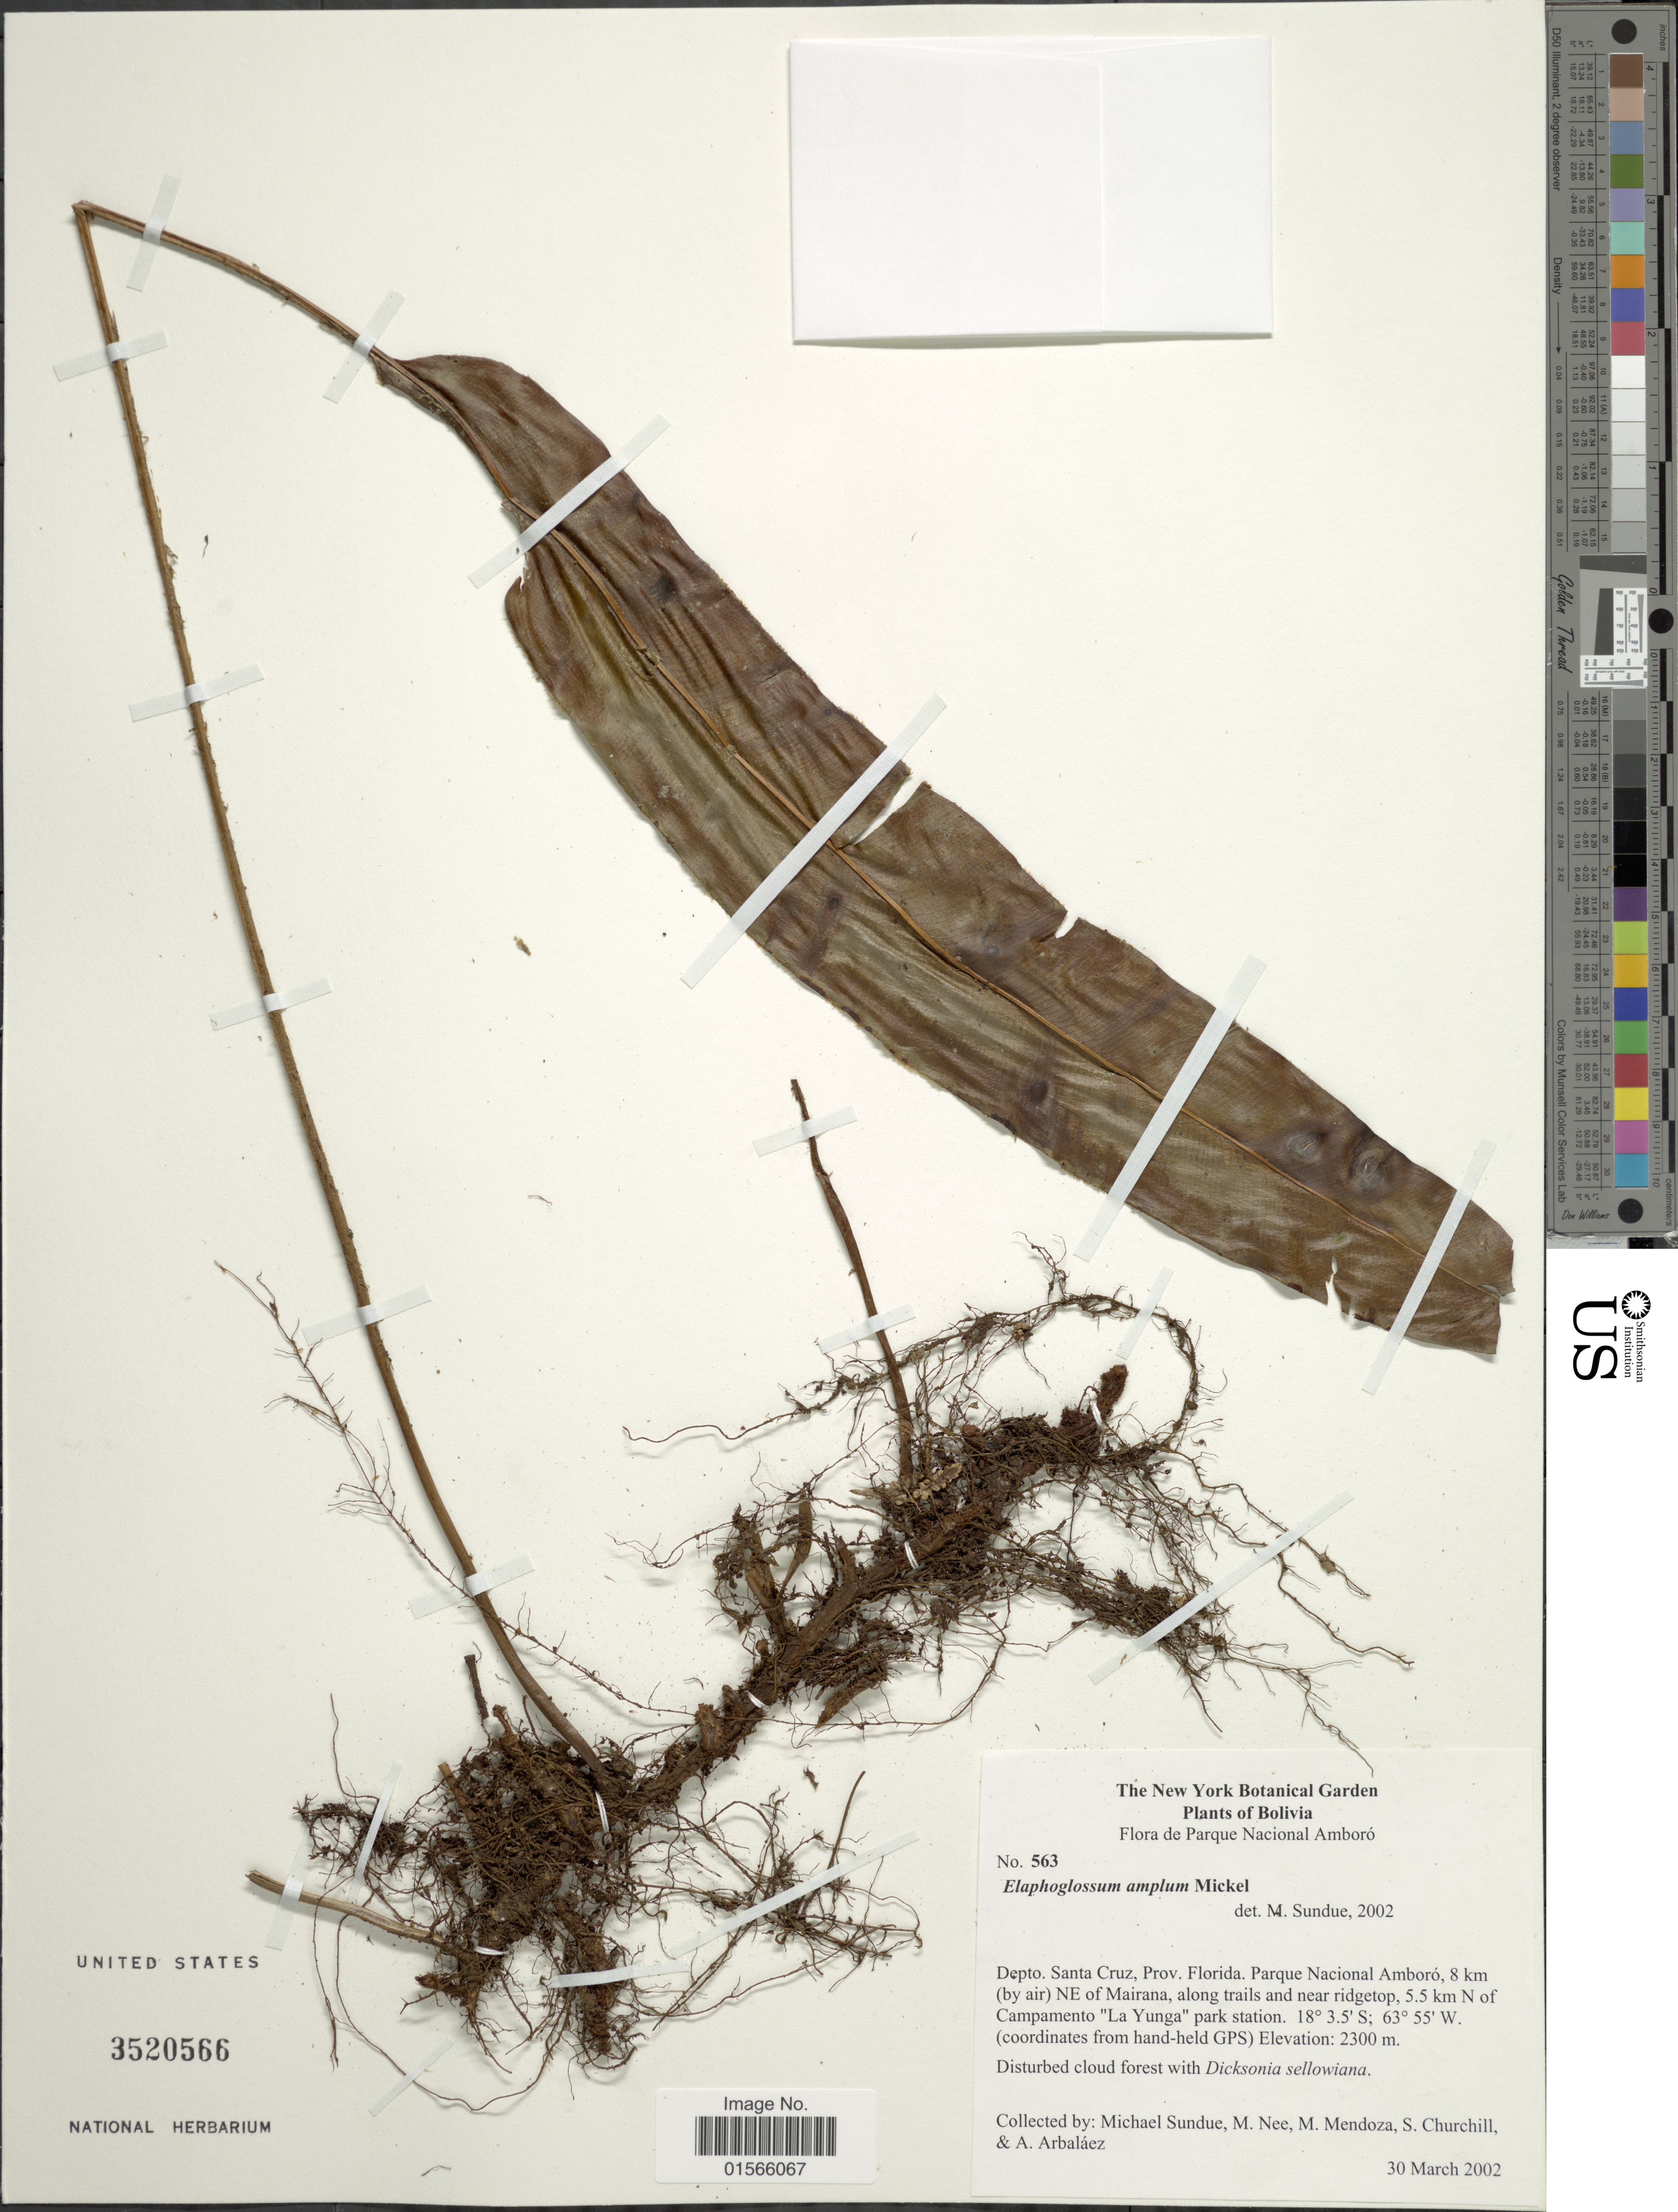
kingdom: Plantae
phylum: Tracheophyta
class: Polypodiopsida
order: Polypodiales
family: Dryopteridaceae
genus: Elaphoglossum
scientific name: Elaphoglossum amplum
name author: Mickel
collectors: M. Sundue, M. Nee, M. Mendoza, S. Churchill & A. Arbaláez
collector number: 563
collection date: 2002-03-30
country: Bolivia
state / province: Santa Cruz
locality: Depto Santa Cruz, Prov. Florida. Parque Nacional Amboró, 8 km (by air) NE of Mairana, along trails and near ridgetop, 5.5 km N of Campamento 'La Yunga' park station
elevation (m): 2300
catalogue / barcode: US 3520566